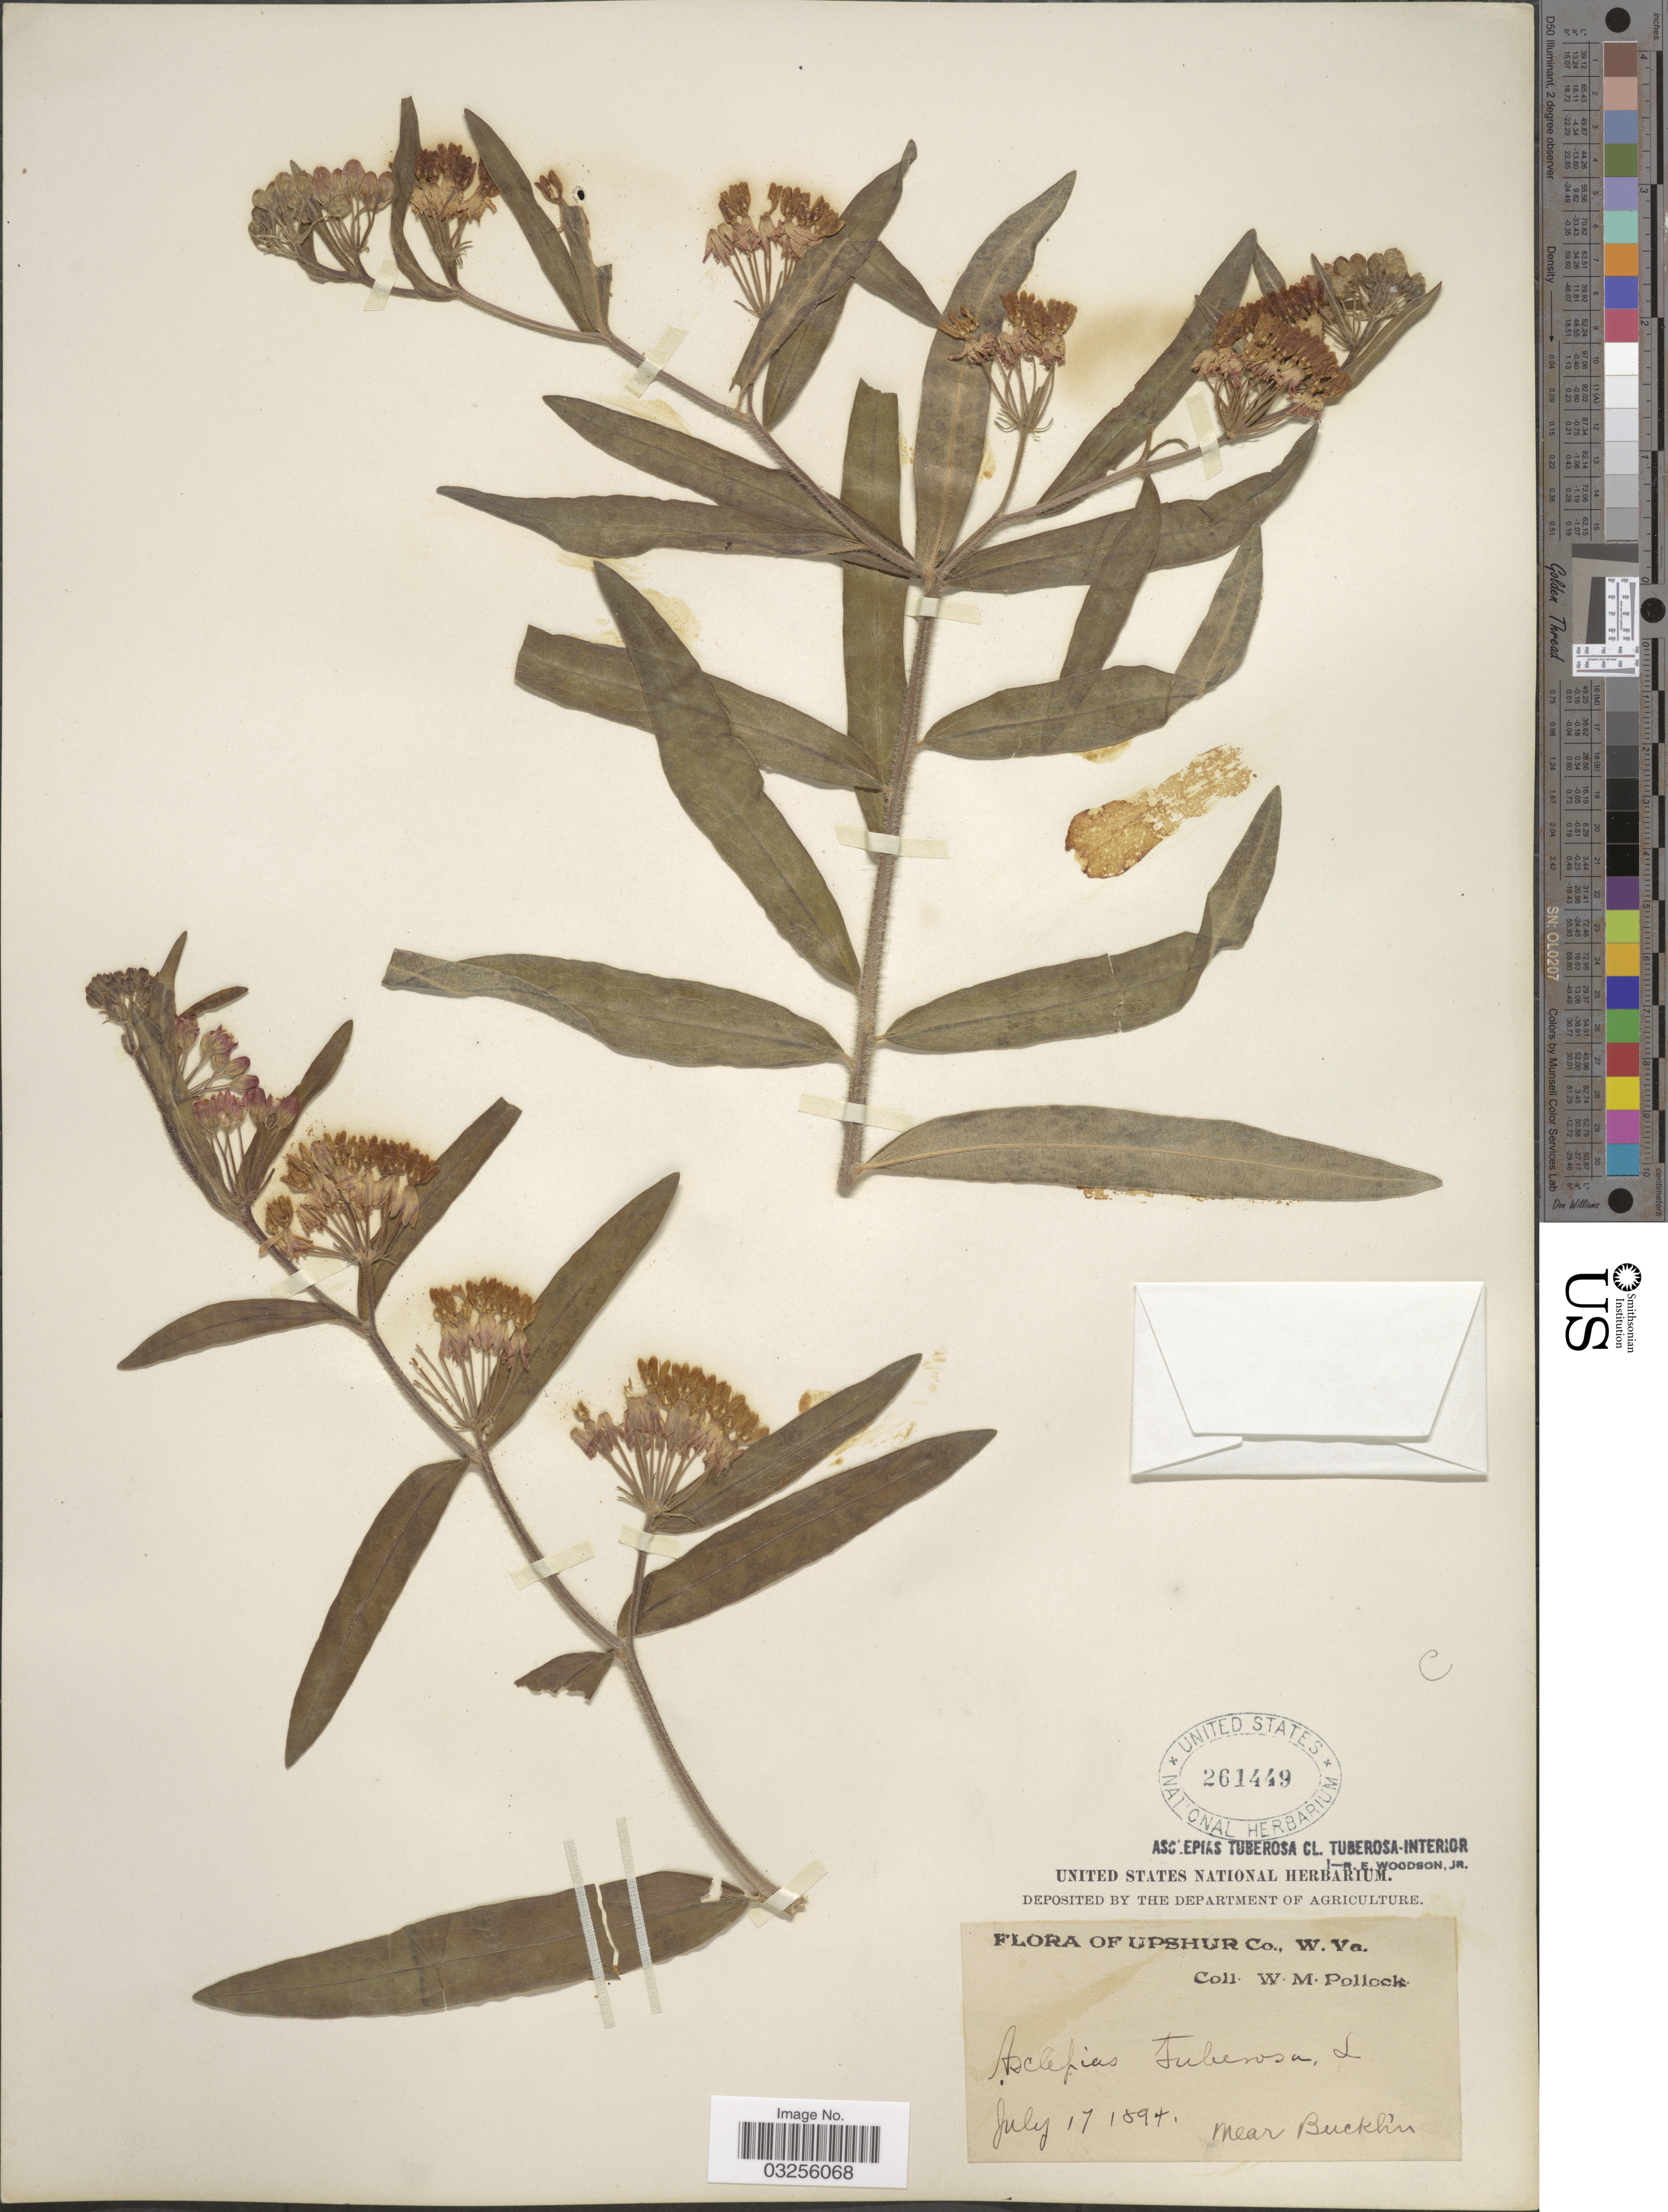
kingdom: Plantae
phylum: Tracheophyta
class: Magnoliopsida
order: Gentianales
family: Apocynaceae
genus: Asclepias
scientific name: Asclepias tuberosa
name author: L.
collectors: W. M. Pollock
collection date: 1894-07-17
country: United States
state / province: West Virginia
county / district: Upshur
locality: Near Bucklin.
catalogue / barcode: US 261449